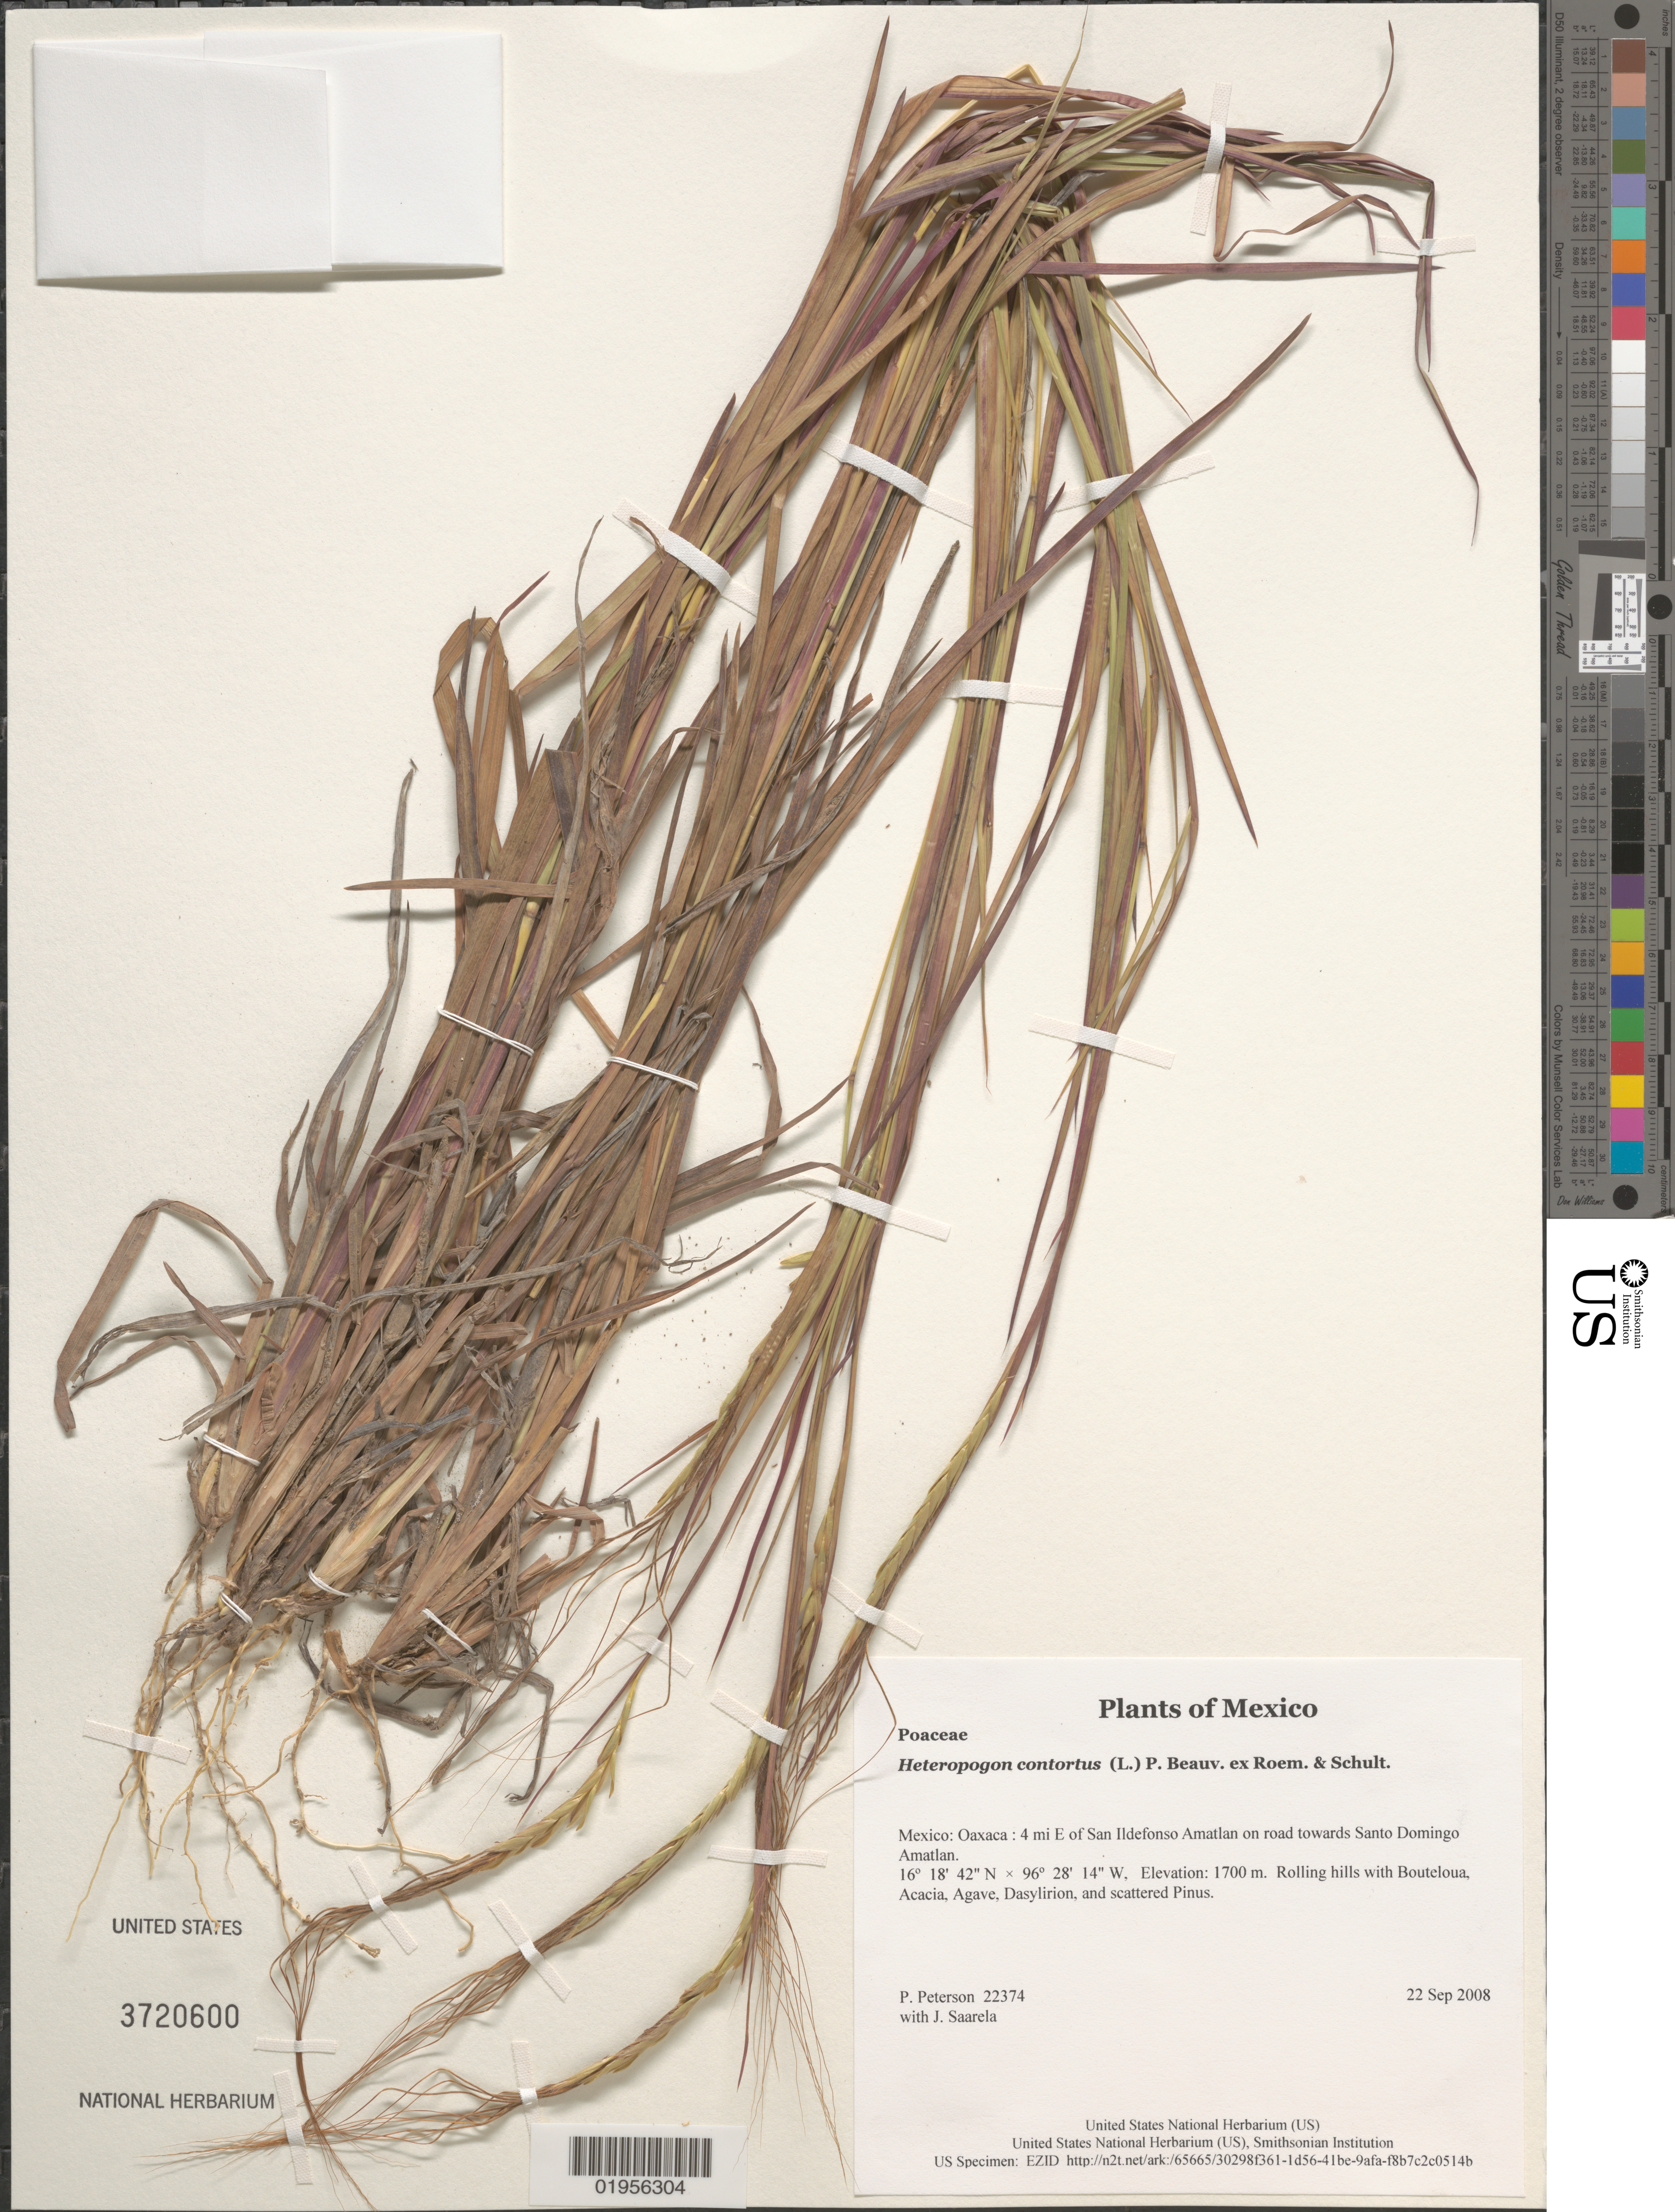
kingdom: Plantae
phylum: Tracheophyta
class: Liliopsida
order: Poales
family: Poaceae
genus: Heteropogon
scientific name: Heteropogon contortus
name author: (L.) P. Beauv. ex Roem. & Schult.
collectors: P. M. Peterson & J. Saarela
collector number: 22374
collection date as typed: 22 Sep 2008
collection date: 2008-09-22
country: Mexico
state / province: Oaxaca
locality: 4 mi E of San Ildefonso Amatlan on road towards Santo Domingo Amatlan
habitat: Rolling hills with Bouteloua, Acacia, Agave, Dasylirion, and scattered Pinus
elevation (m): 1700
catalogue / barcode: US 3720600